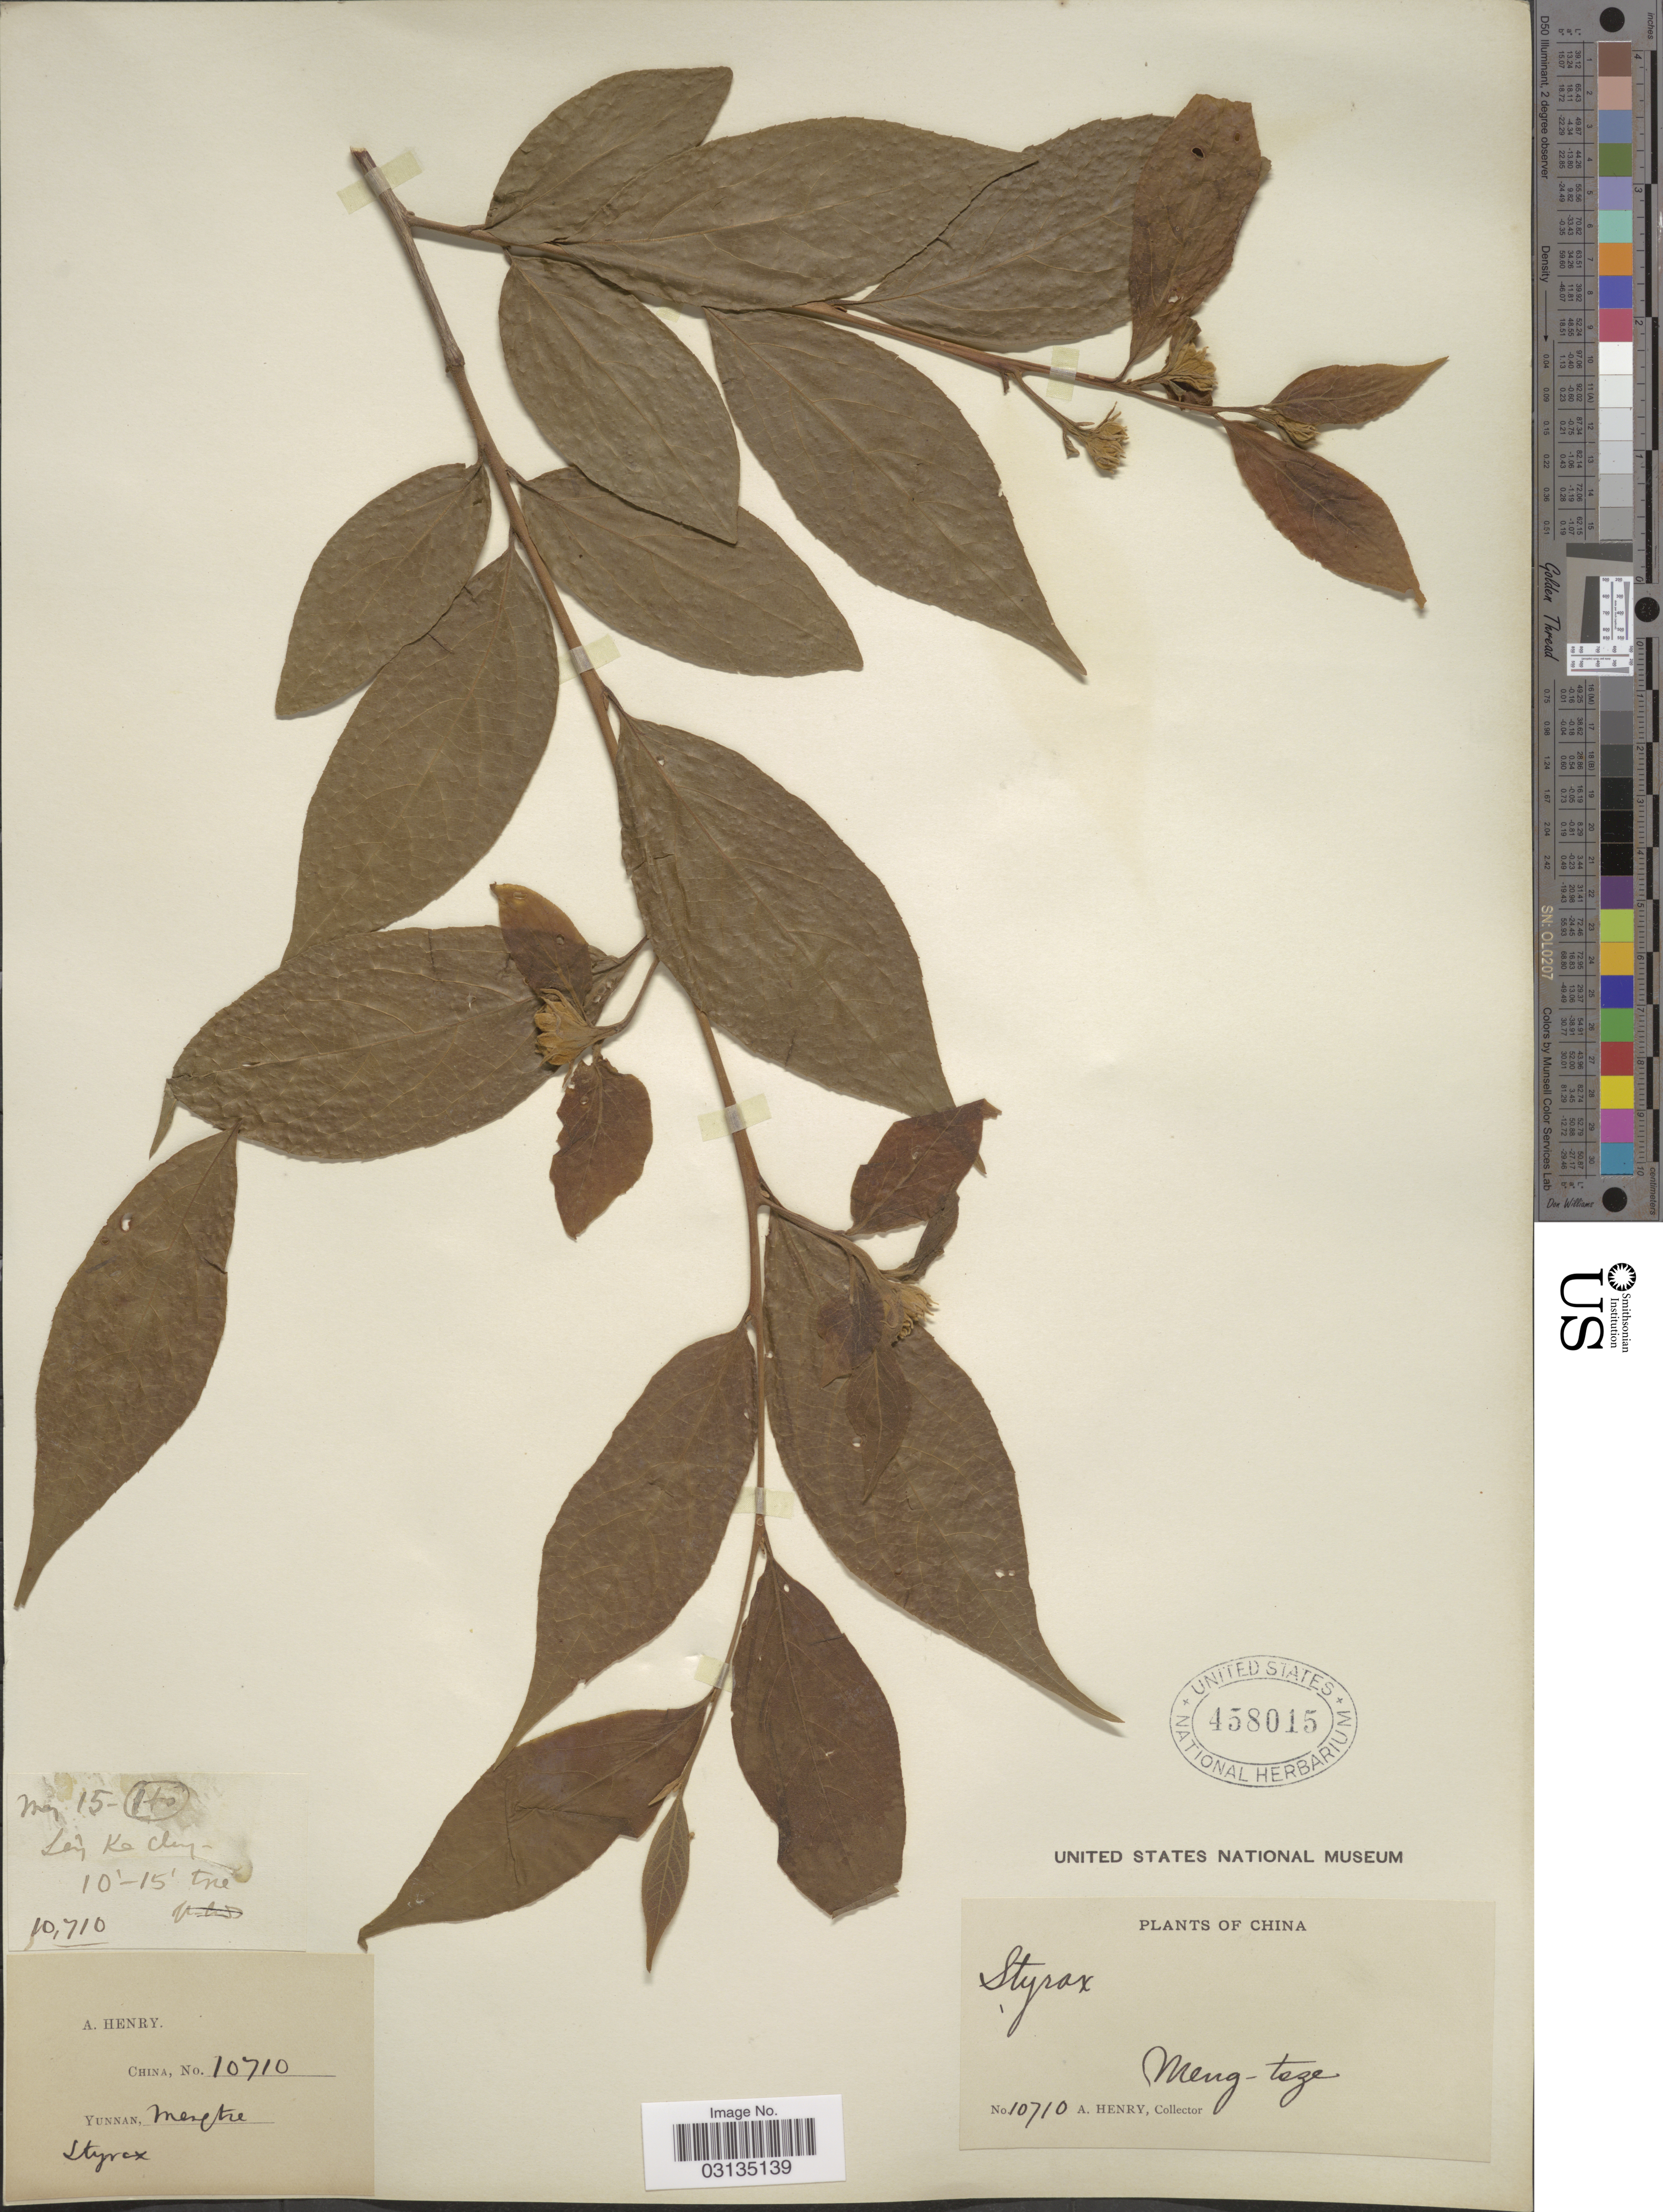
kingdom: Plantae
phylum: Tracheophyta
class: Magnoliopsida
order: Ericales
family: Styracaceae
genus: Styrax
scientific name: Styrax sp.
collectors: A. Henry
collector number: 10710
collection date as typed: Transcribed d/m/y: /5/15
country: China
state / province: Yunnan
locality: Mengtze, Ley Ke Ching. Ho.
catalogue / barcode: US 458015